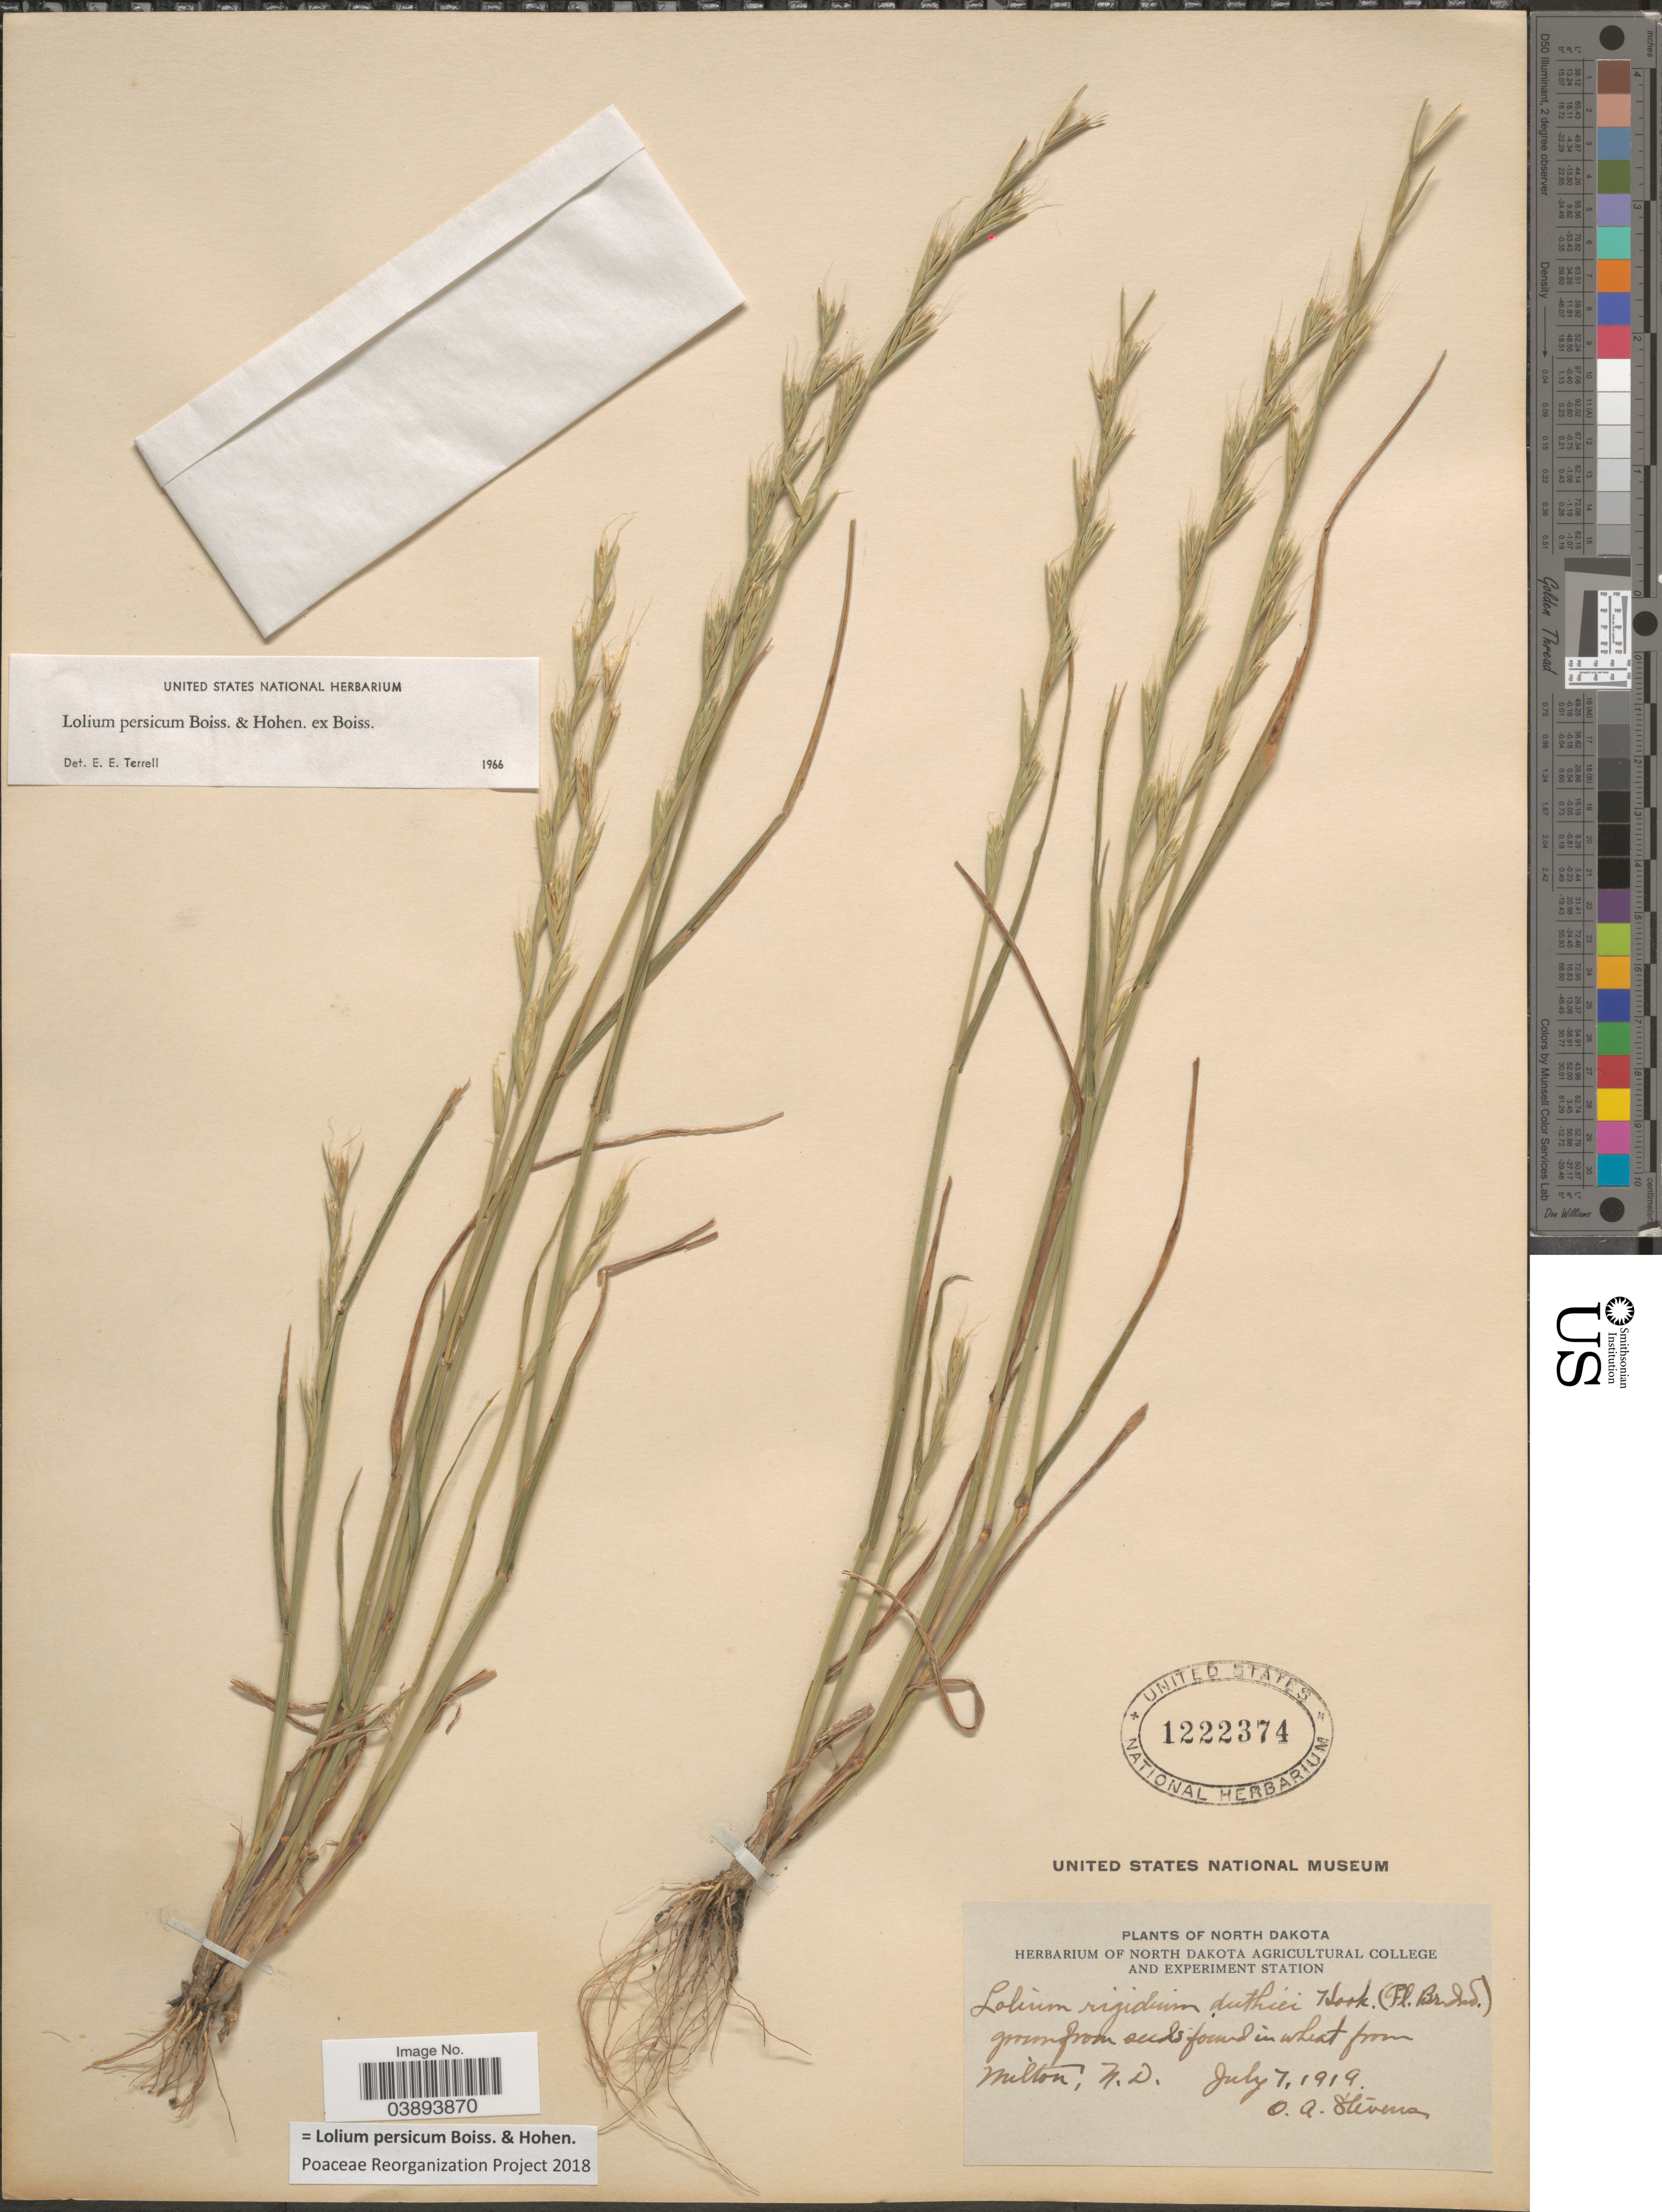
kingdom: Plantae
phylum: Tracheophyta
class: Liliopsida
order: Poales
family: Poaceae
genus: Lolium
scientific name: Lolium persicum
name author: Boiss. & Hohen.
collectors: O. A. Stevens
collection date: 1919-07-07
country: United States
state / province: North Dakota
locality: Milton.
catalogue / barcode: US 1222374